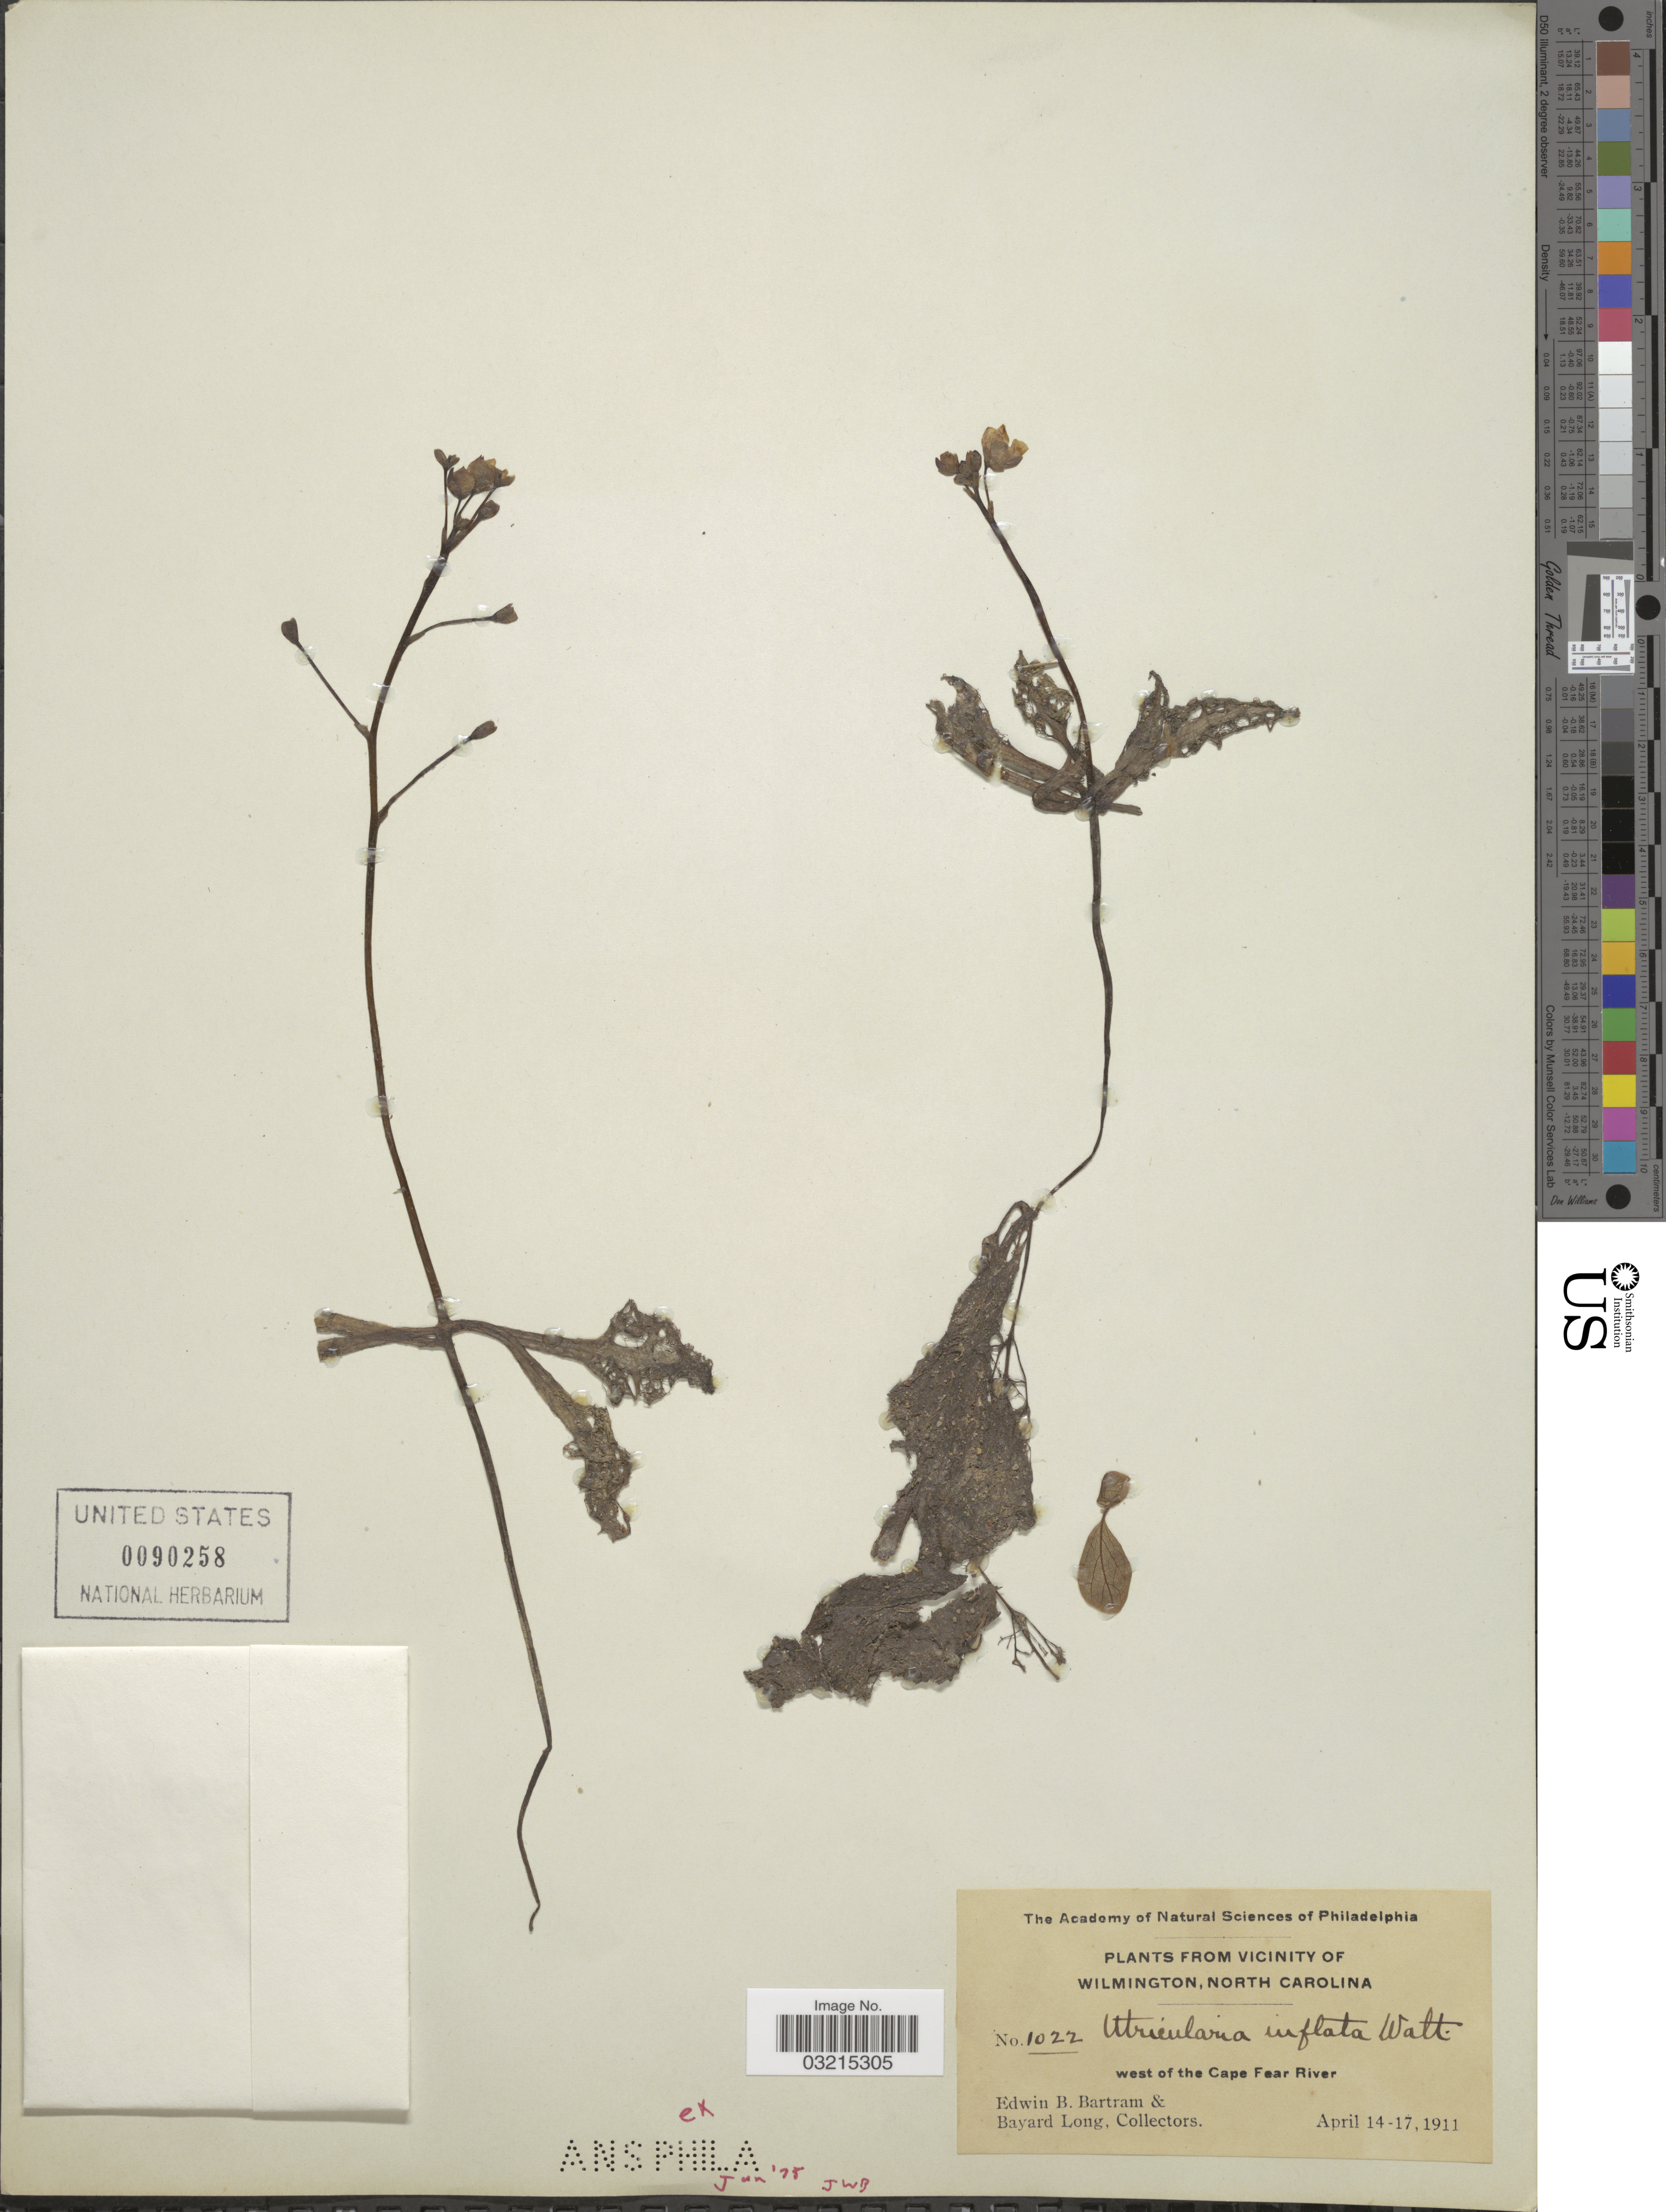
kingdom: Plantae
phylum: Tracheophyta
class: Magnoliopsida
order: Lamiales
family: Lentibulariaceae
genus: Utricularia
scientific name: Utricularia inflata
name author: Walter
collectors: E. B. Bartram & B. Long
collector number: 1022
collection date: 1911-04-14/1911-04-17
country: United States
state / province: North Carolina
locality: Vicinity of Wilmington. West of the Cape Fear River.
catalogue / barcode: US 90258